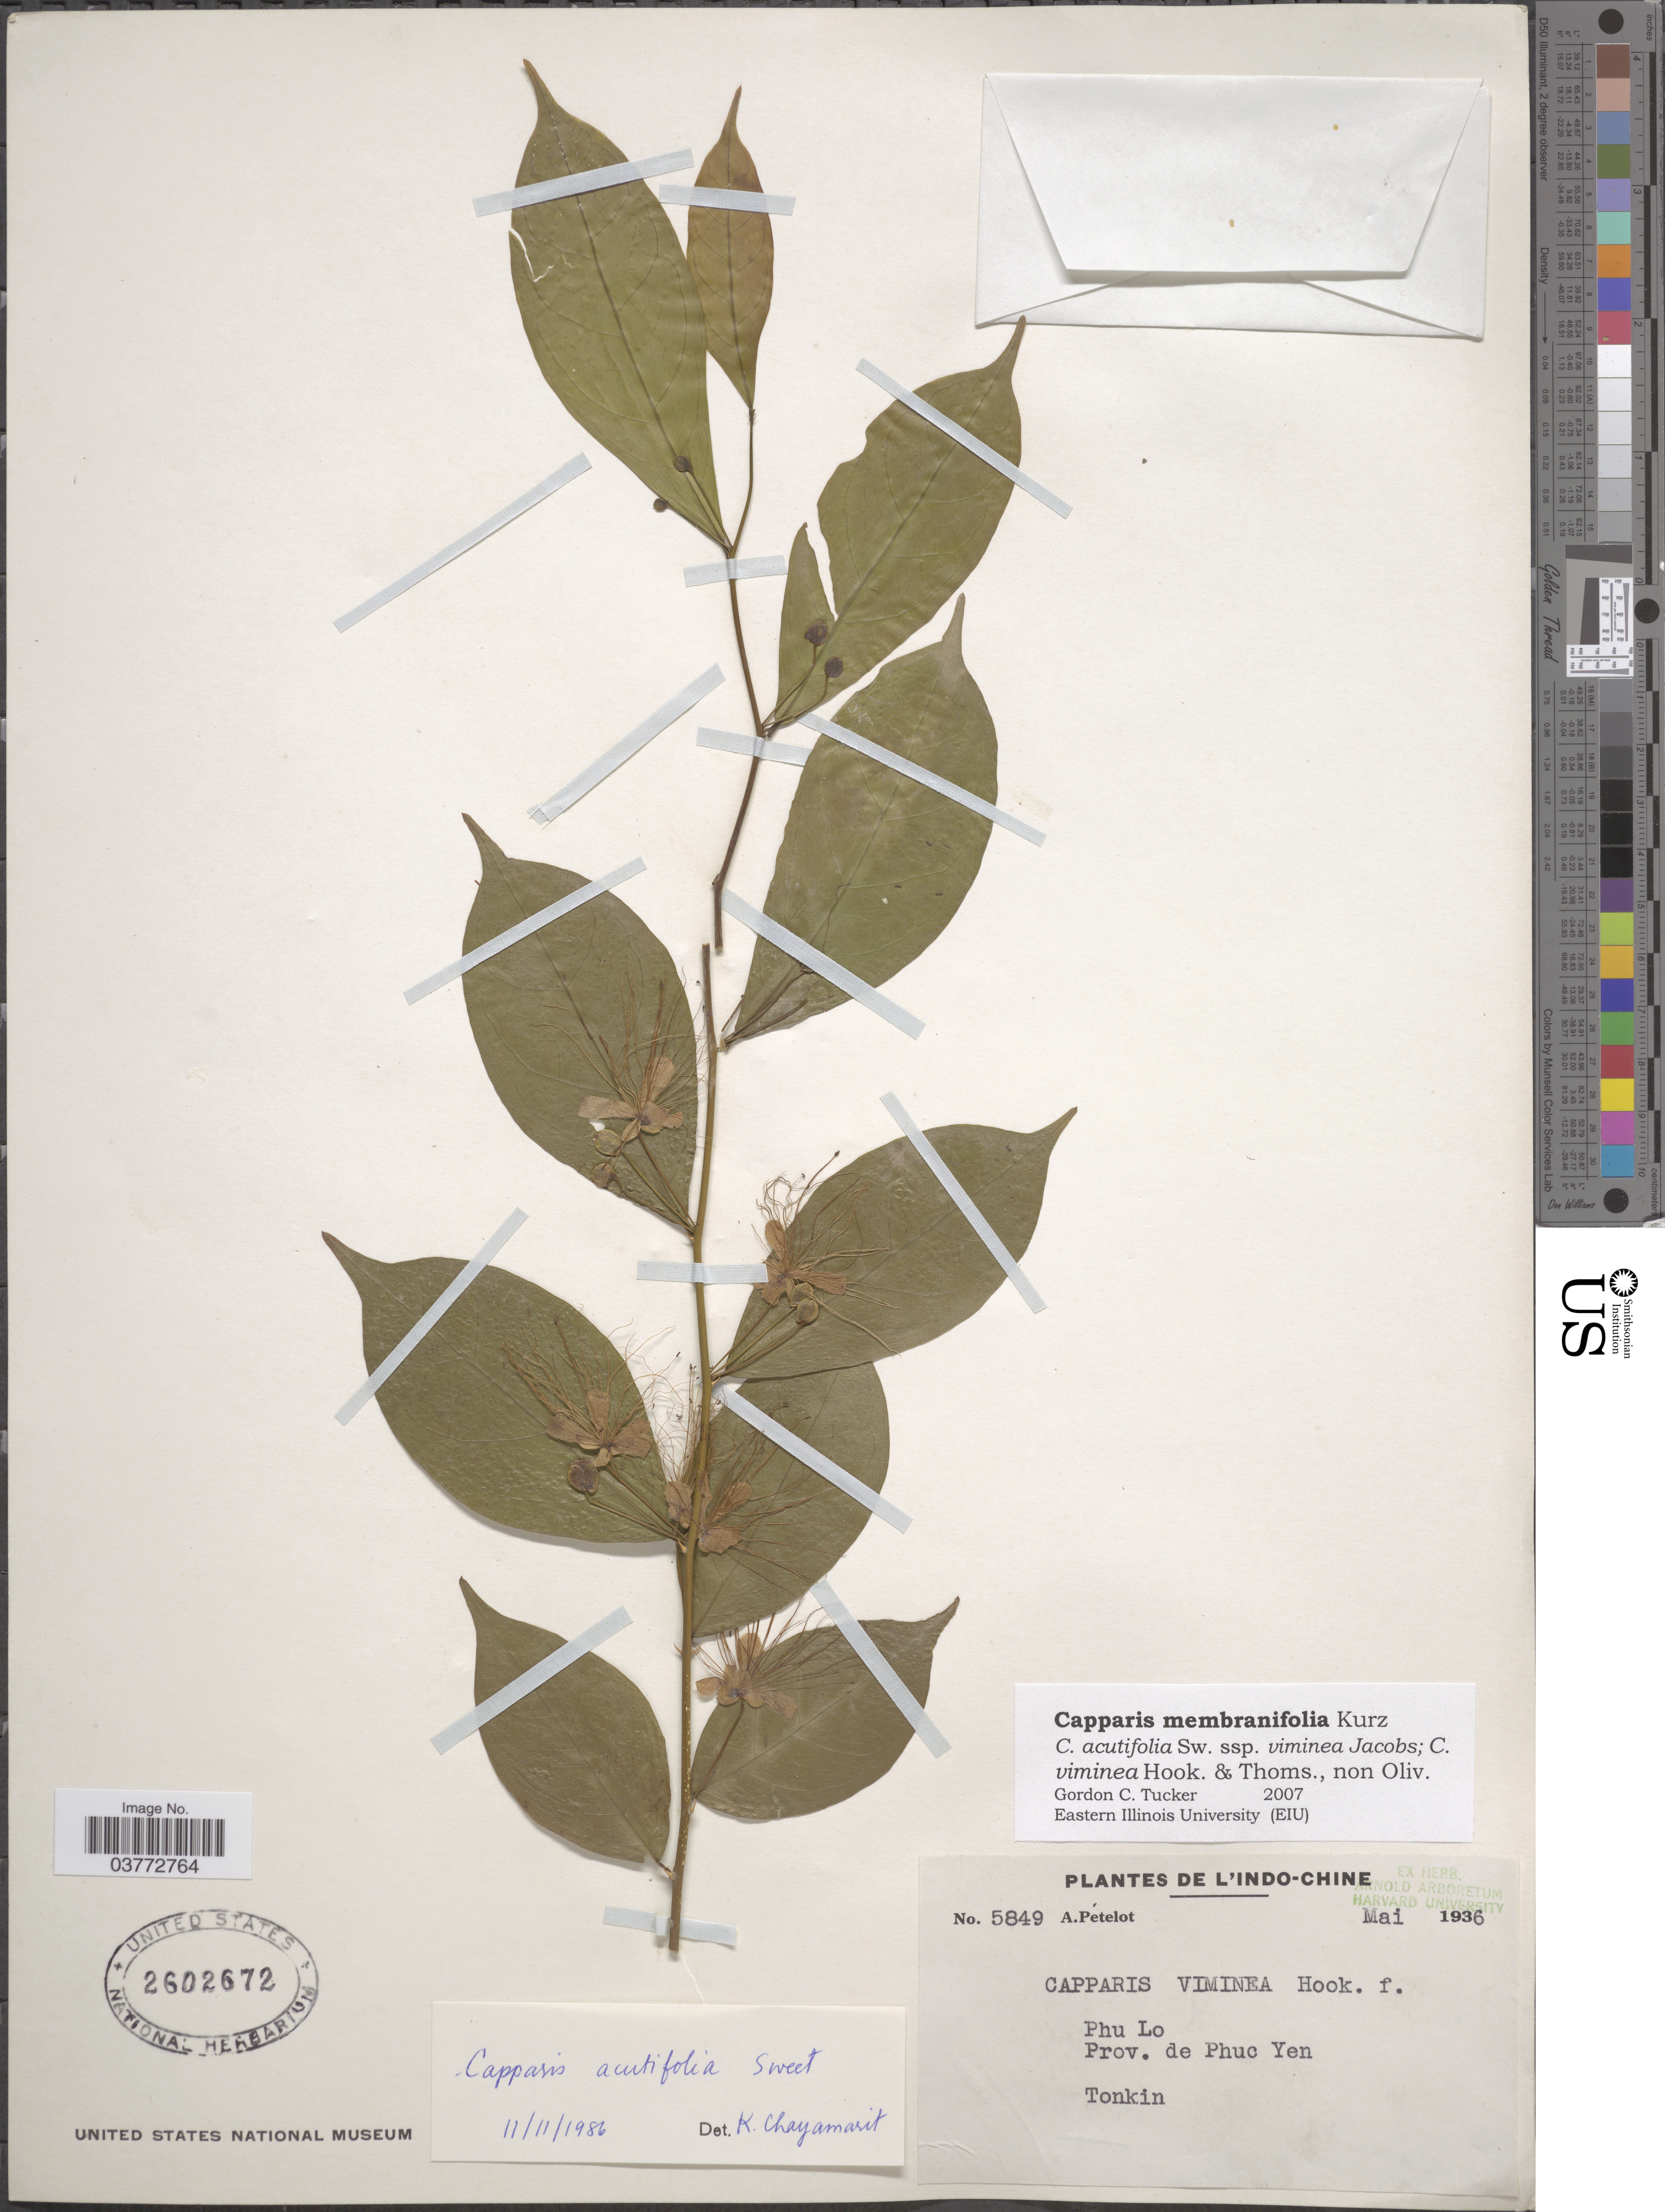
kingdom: Plantae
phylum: Tracheophyta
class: Magnoliopsida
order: Brassicales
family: Capparaceae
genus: Capparis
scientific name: Capparis membranifolia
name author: Kurz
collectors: A. Petelot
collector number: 5849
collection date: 1936-05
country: Vietnam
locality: Indo-Chine. Phu Lo. Prov. de Phuc Yen. Tonkin.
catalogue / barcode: US 2602672